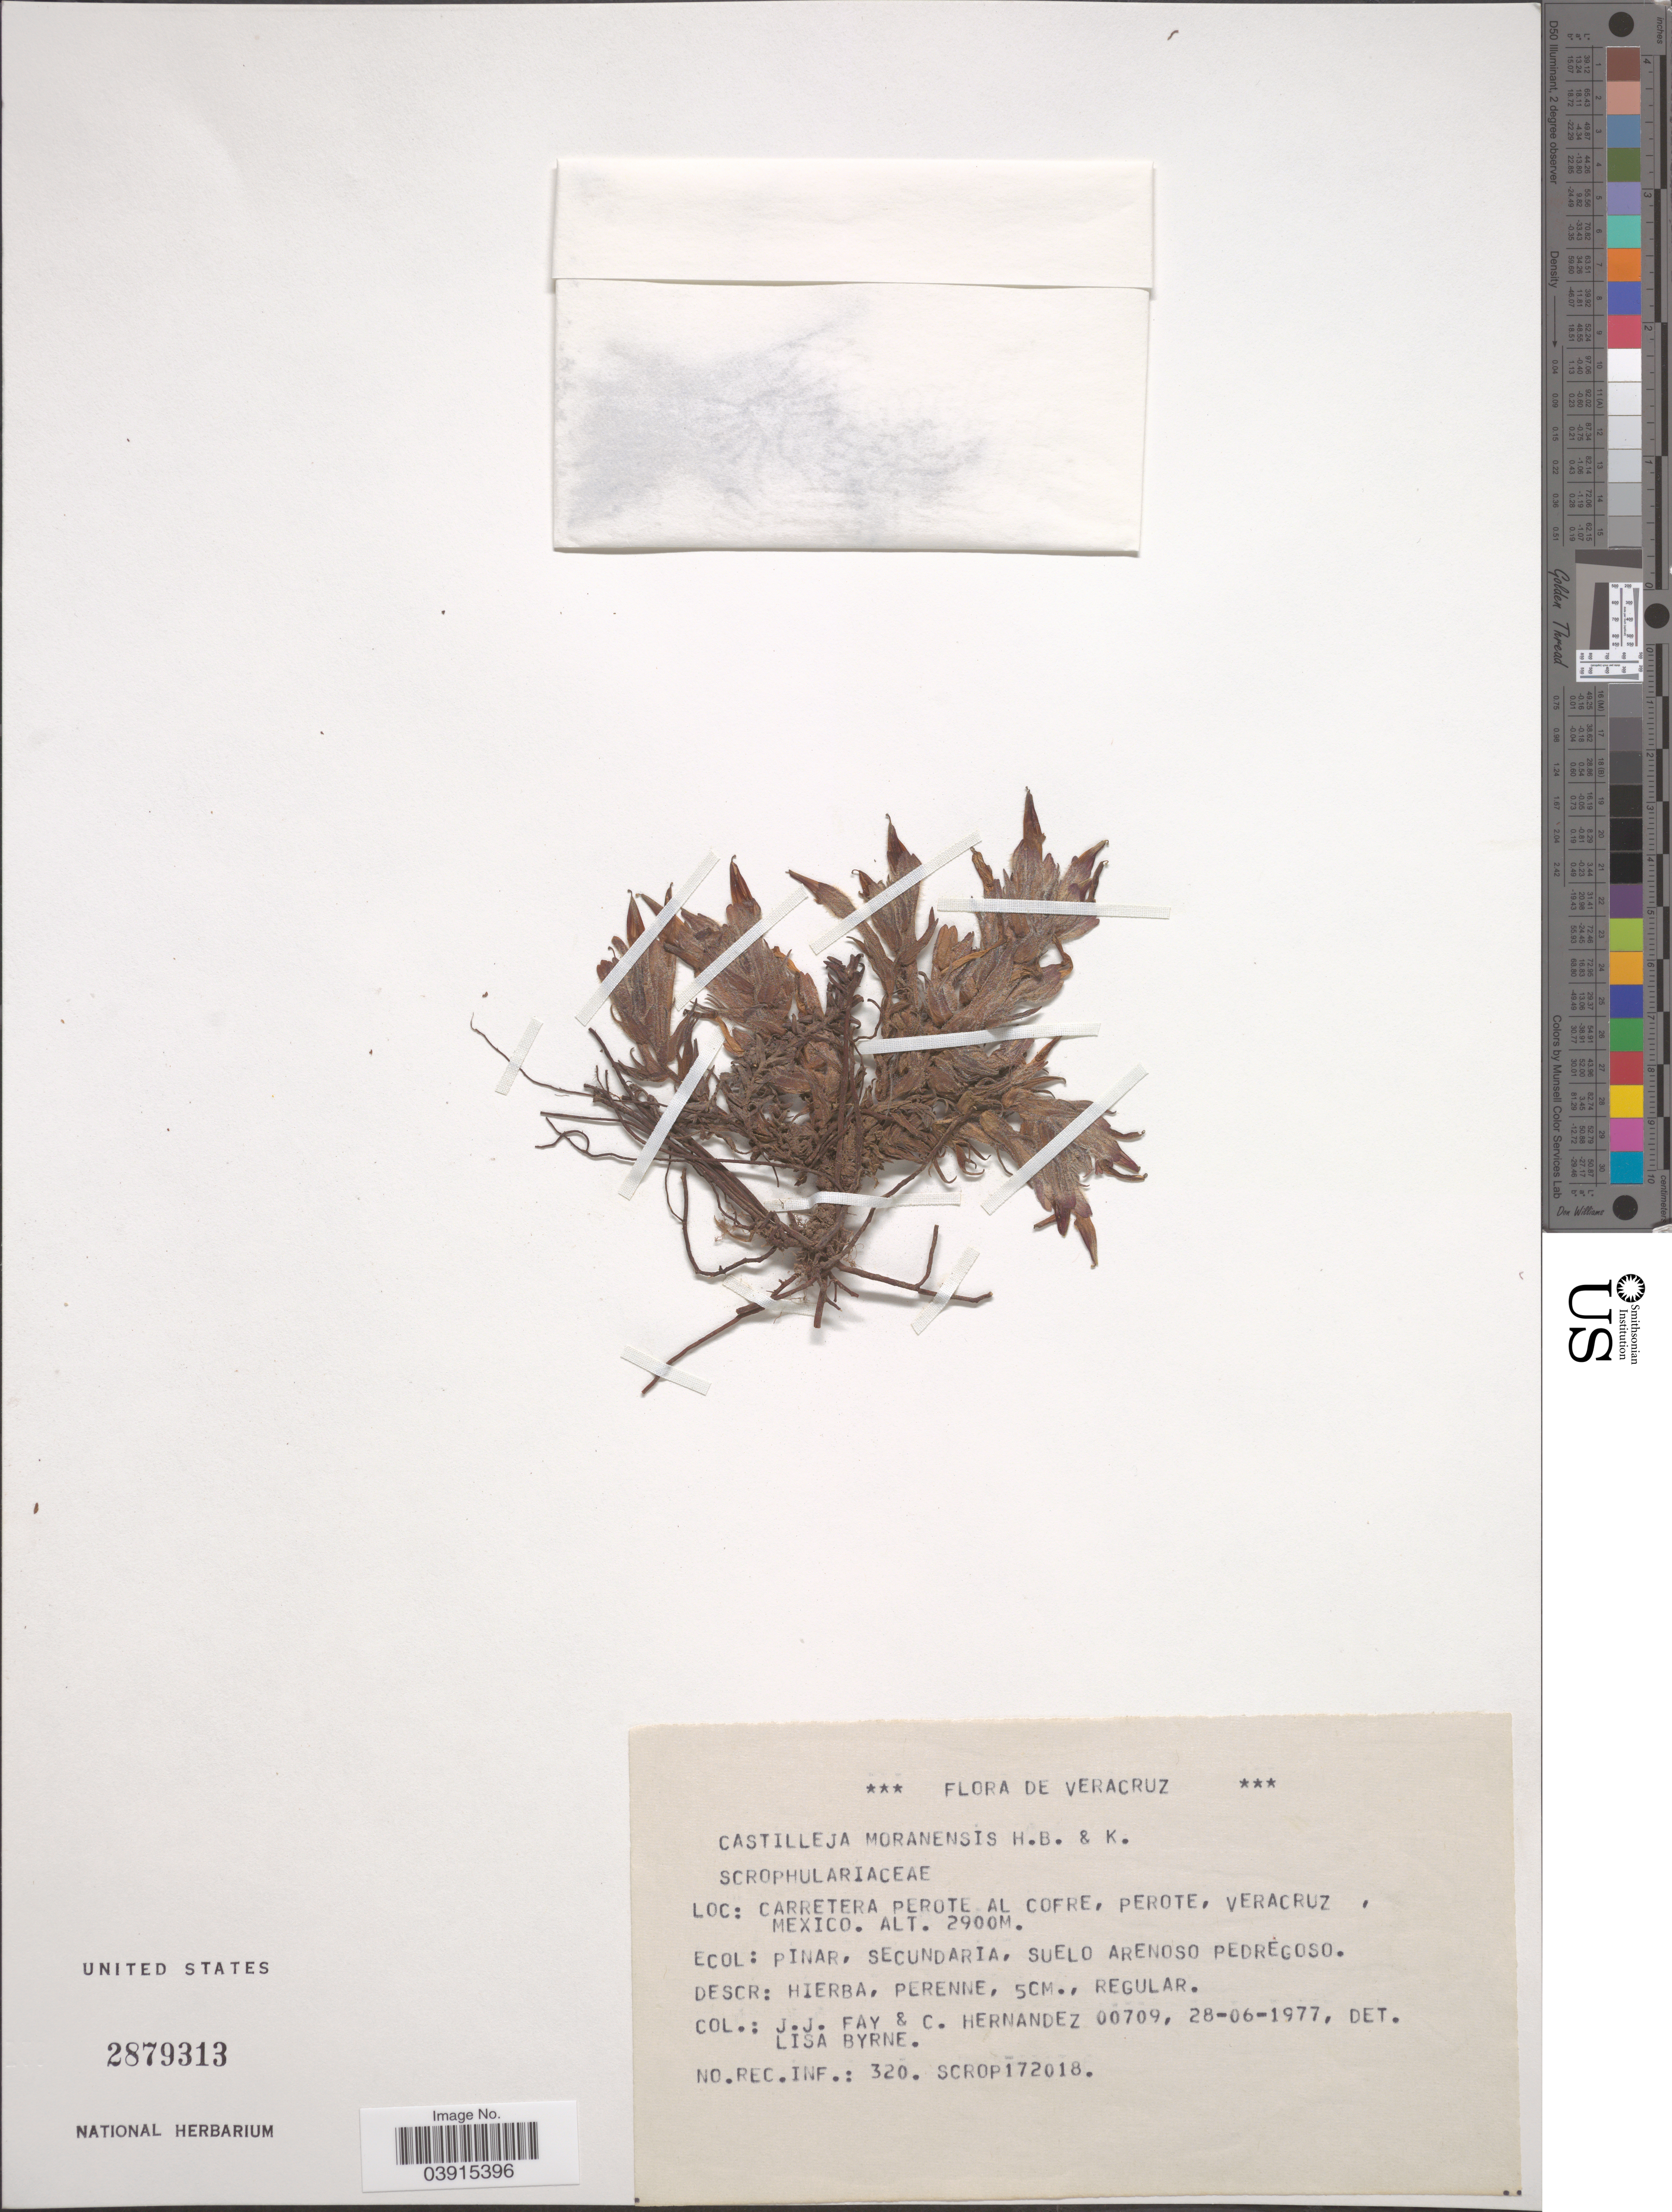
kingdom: Plantae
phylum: Tracheophyta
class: Magnoliopsida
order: Lamiales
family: Orobanchaceae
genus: Castilleja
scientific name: Castilleja moranensis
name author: Kunth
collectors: J. Fay & C. Hernandez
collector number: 00709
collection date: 1977-06-28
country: Mexico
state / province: Veracruz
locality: Veracruz. Carretera Perote al Cofre, Perote, Veracruz.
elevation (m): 2900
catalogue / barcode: US 2879313